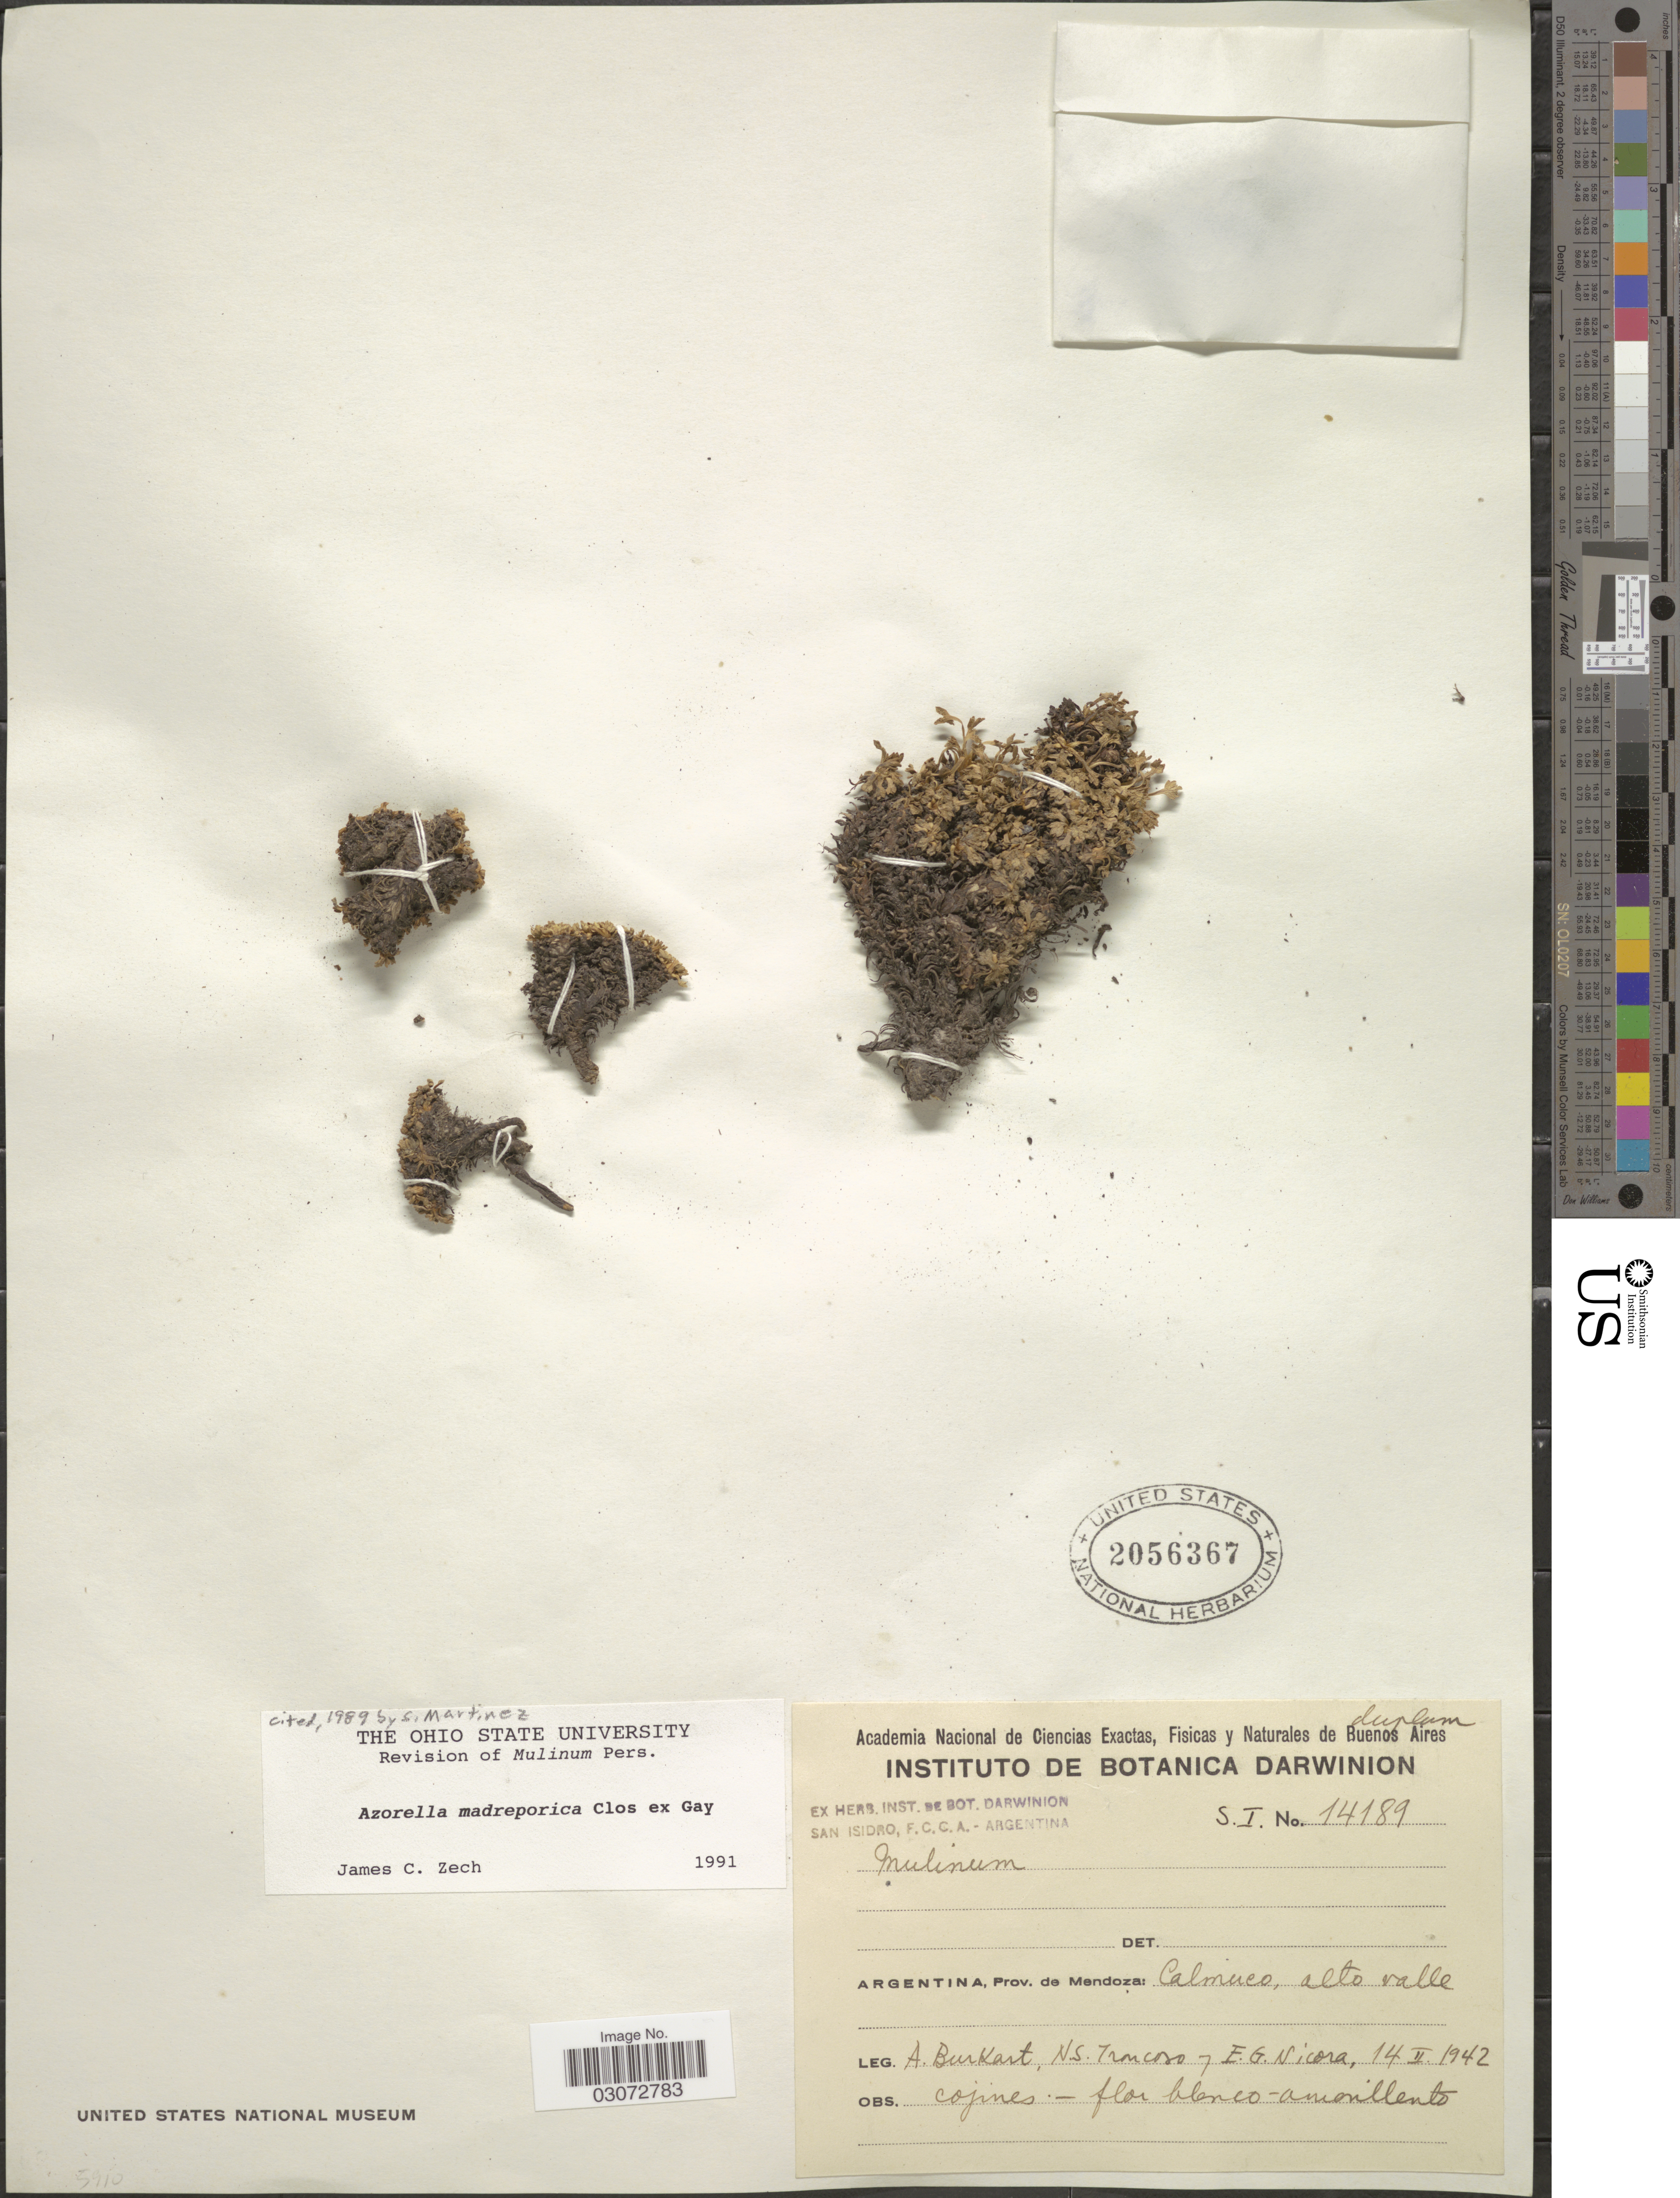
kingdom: Plantae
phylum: Tracheophyta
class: Magnoliopsida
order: Apiales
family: Apiaceae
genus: Azorella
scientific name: Azorella madreporica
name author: Clos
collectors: A. E. Burkart, N. Troncoso & E. G. Nicora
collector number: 14189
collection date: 1942-02-14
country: Argentina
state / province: Mendoza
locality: Calmuco, Alto Valle.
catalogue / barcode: US 2056367